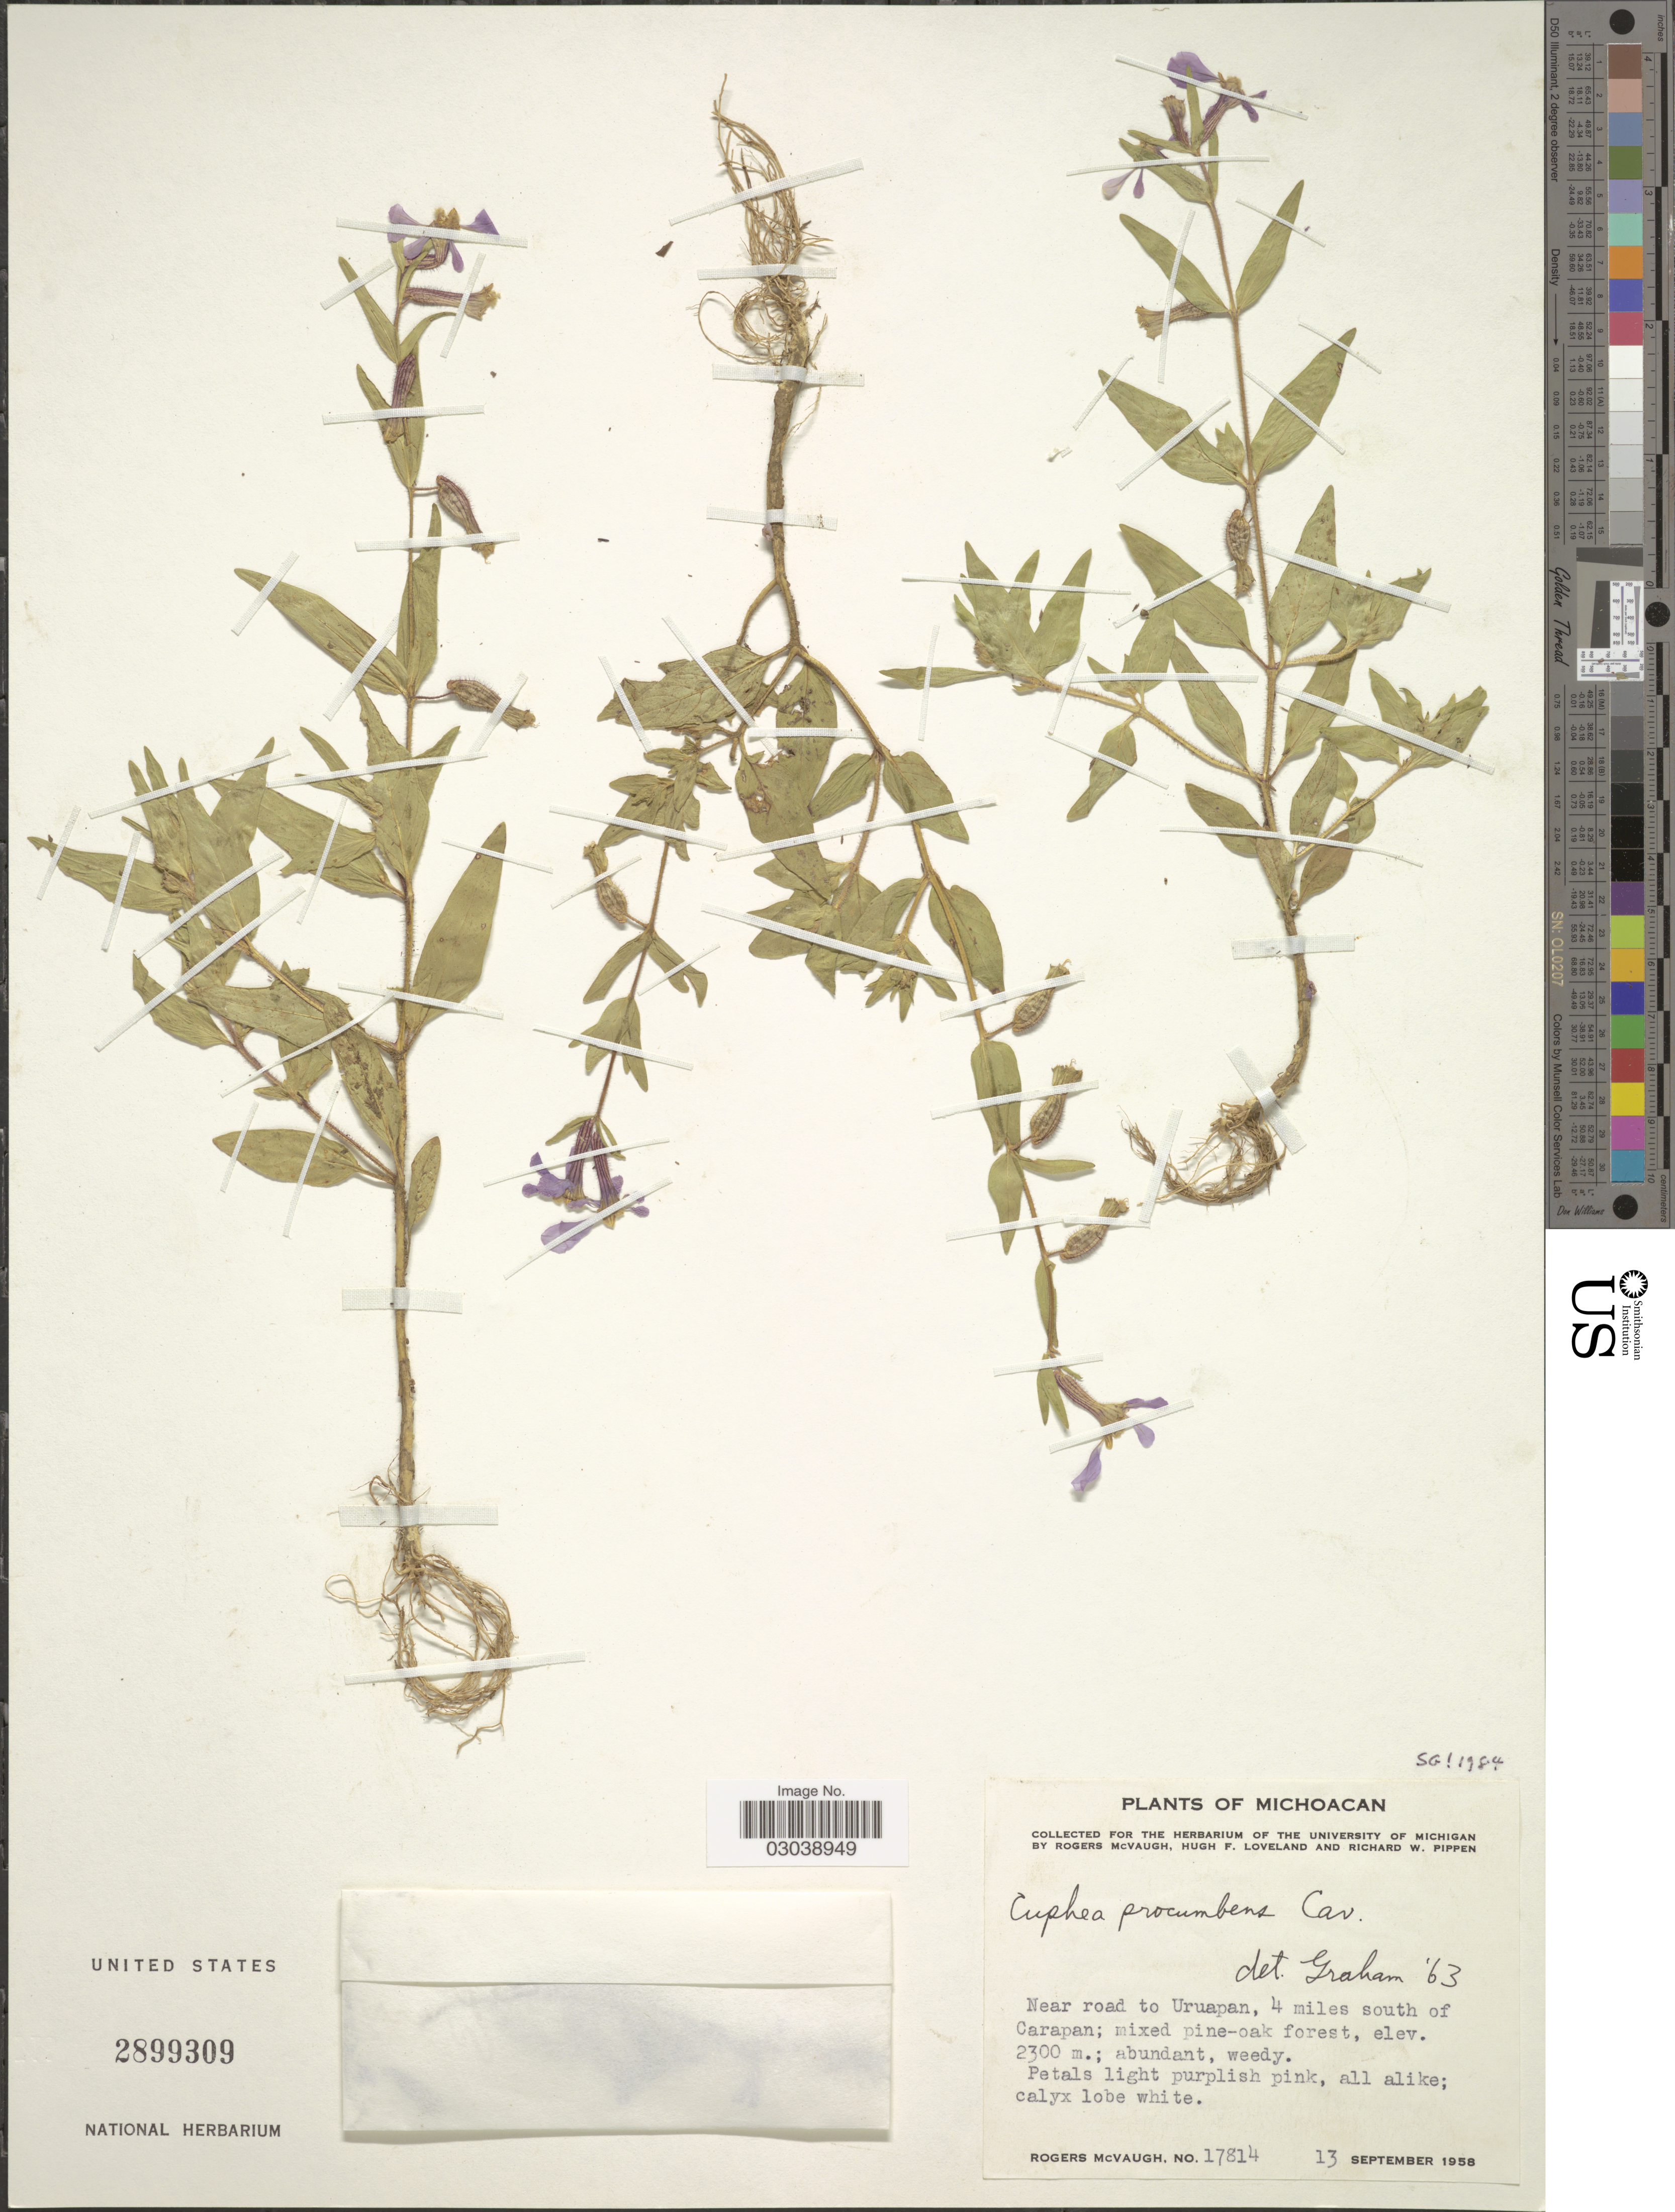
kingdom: Plantae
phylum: Tracheophyta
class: Magnoliopsida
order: Myrtales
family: Lythraceae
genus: Cuphea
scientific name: Cuphea procumbens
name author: L.D. Gómez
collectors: R. McVaugh, H. Loveland & R. W. Pippen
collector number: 17814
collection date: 1958-09-13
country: Mexico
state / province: Michoacán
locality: Near road to Uruapan, 4 miles south of Carapan.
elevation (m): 2300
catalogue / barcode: US 2899309